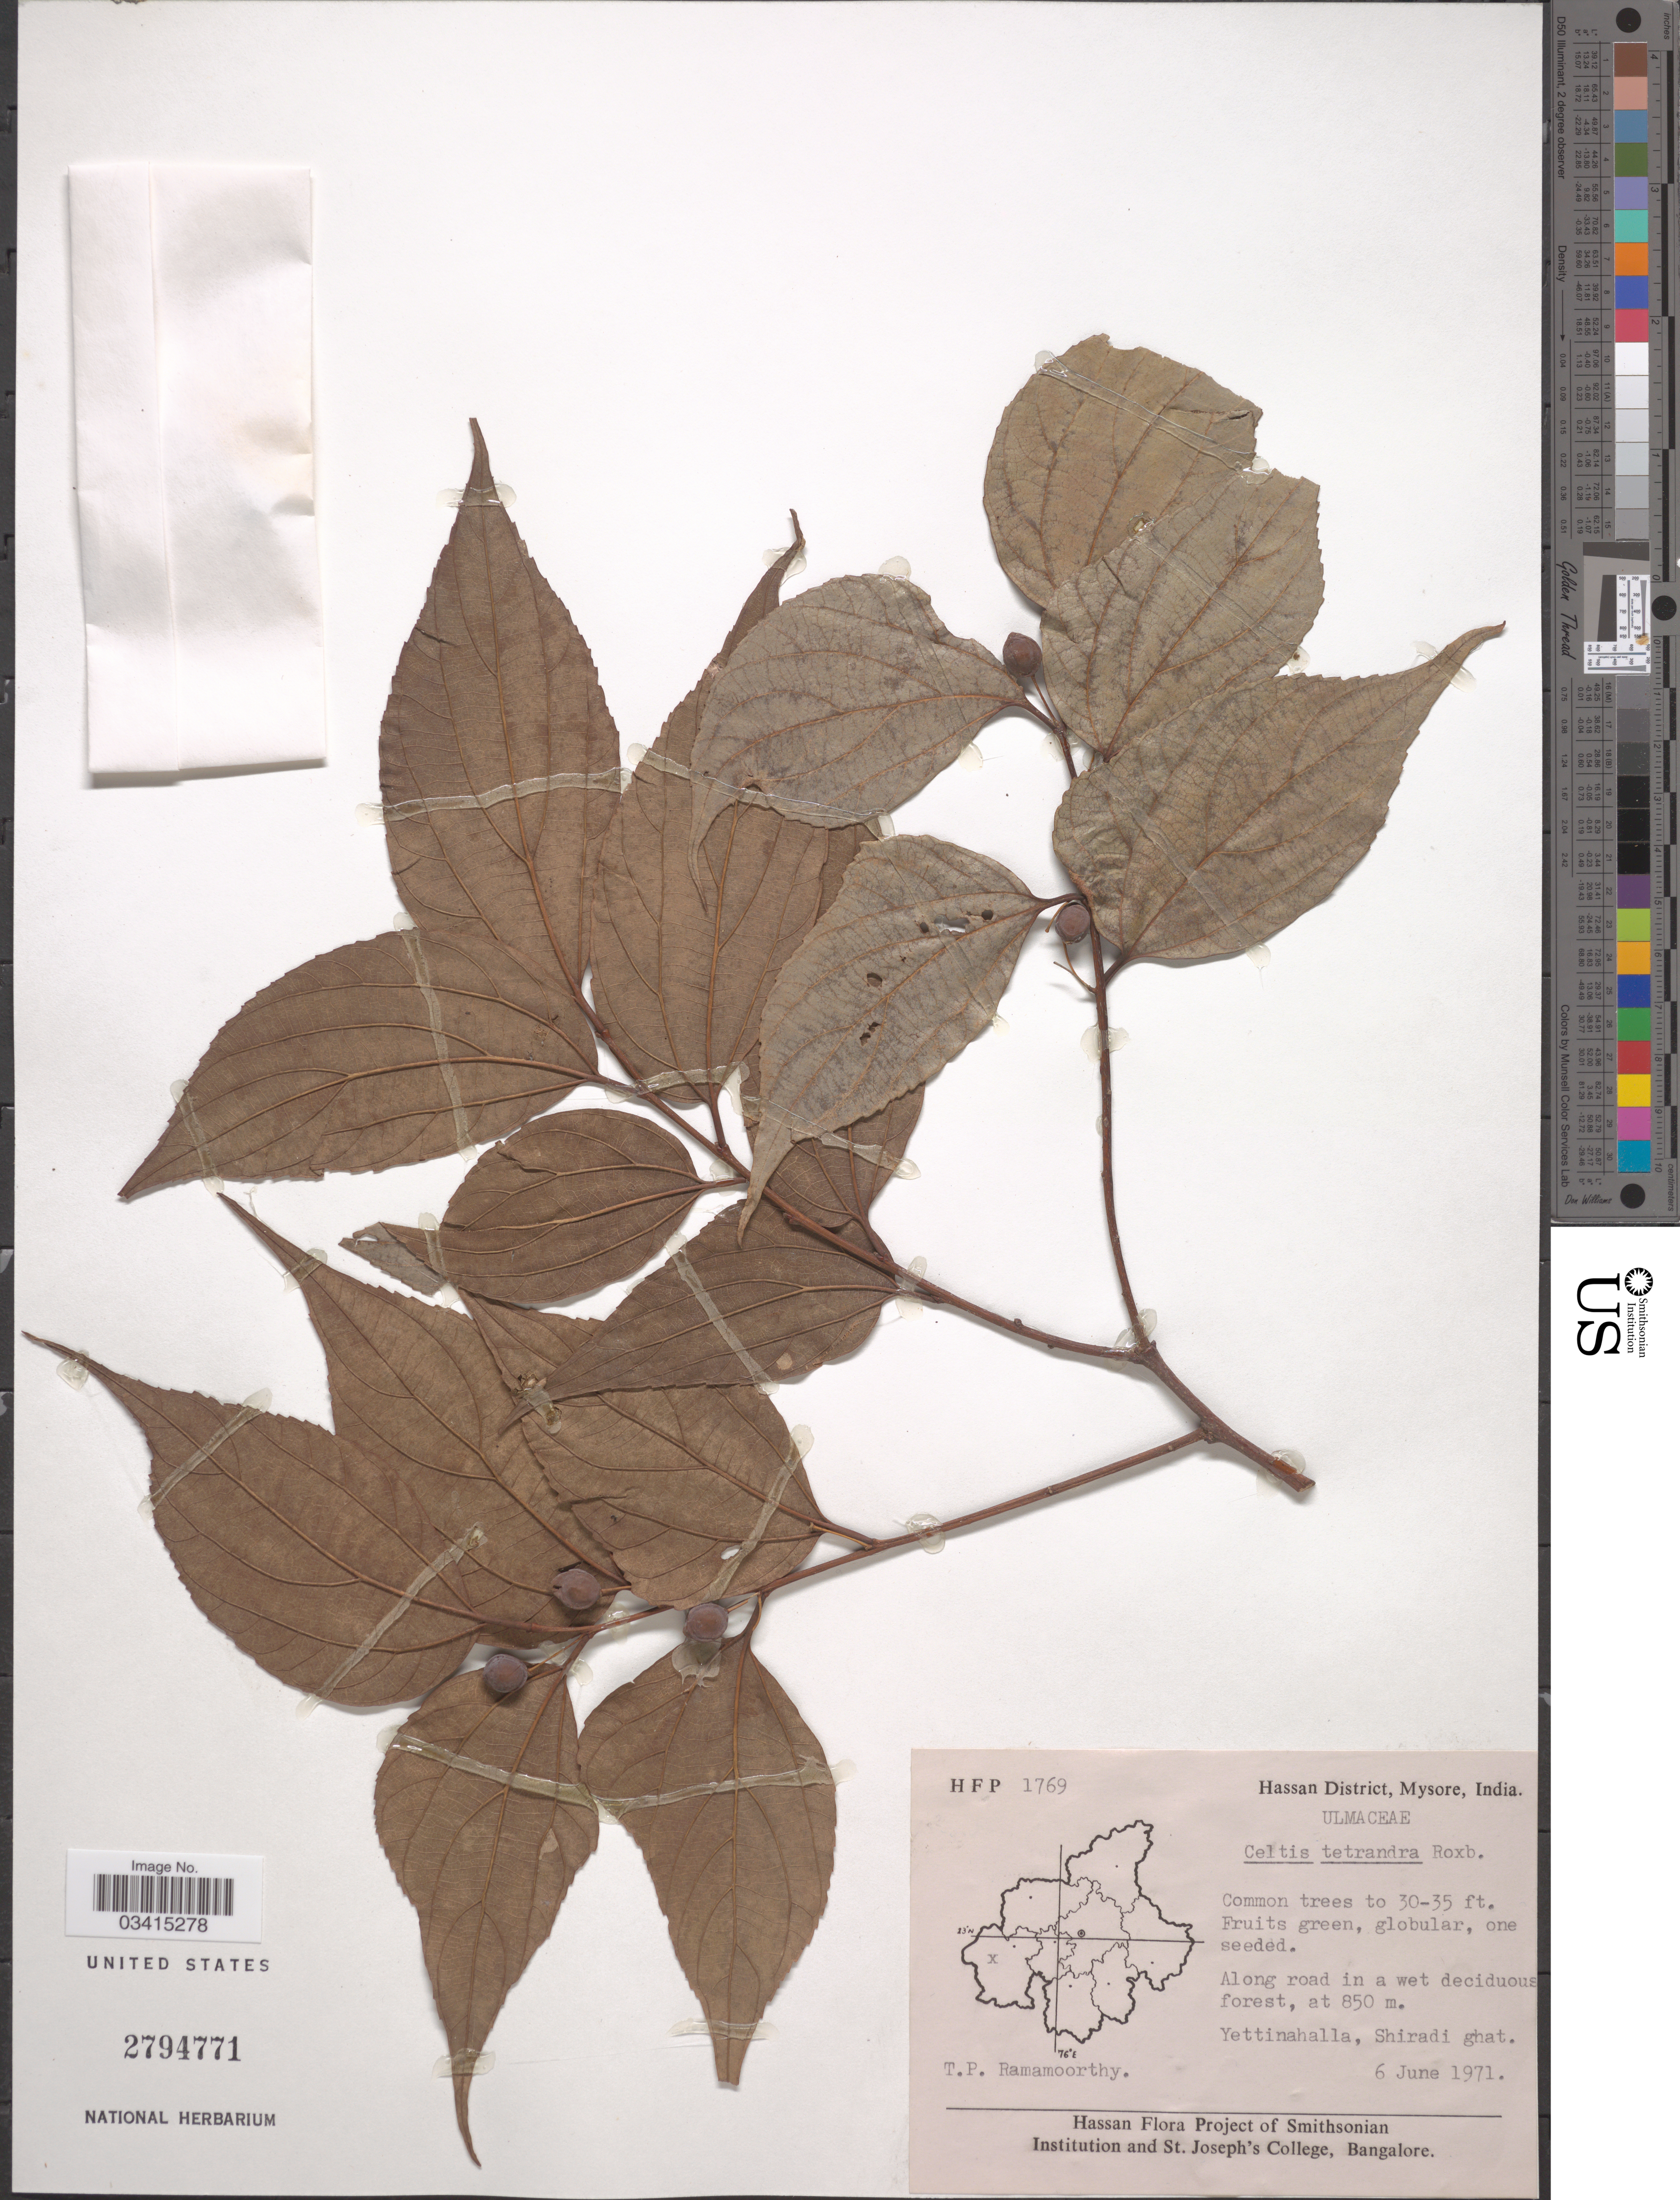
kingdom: Plantae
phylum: Tracheophyta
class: Magnoliopsida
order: Rosales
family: Cannabaceae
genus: Celtis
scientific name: Celtis tetrandra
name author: Roxb.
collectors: T. P. Ramamoorthy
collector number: HFP 1769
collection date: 1971-06-06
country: India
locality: Hassan District, Mysore. Yettinahalla, Shiradi ghat.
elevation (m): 850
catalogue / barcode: US 2794771